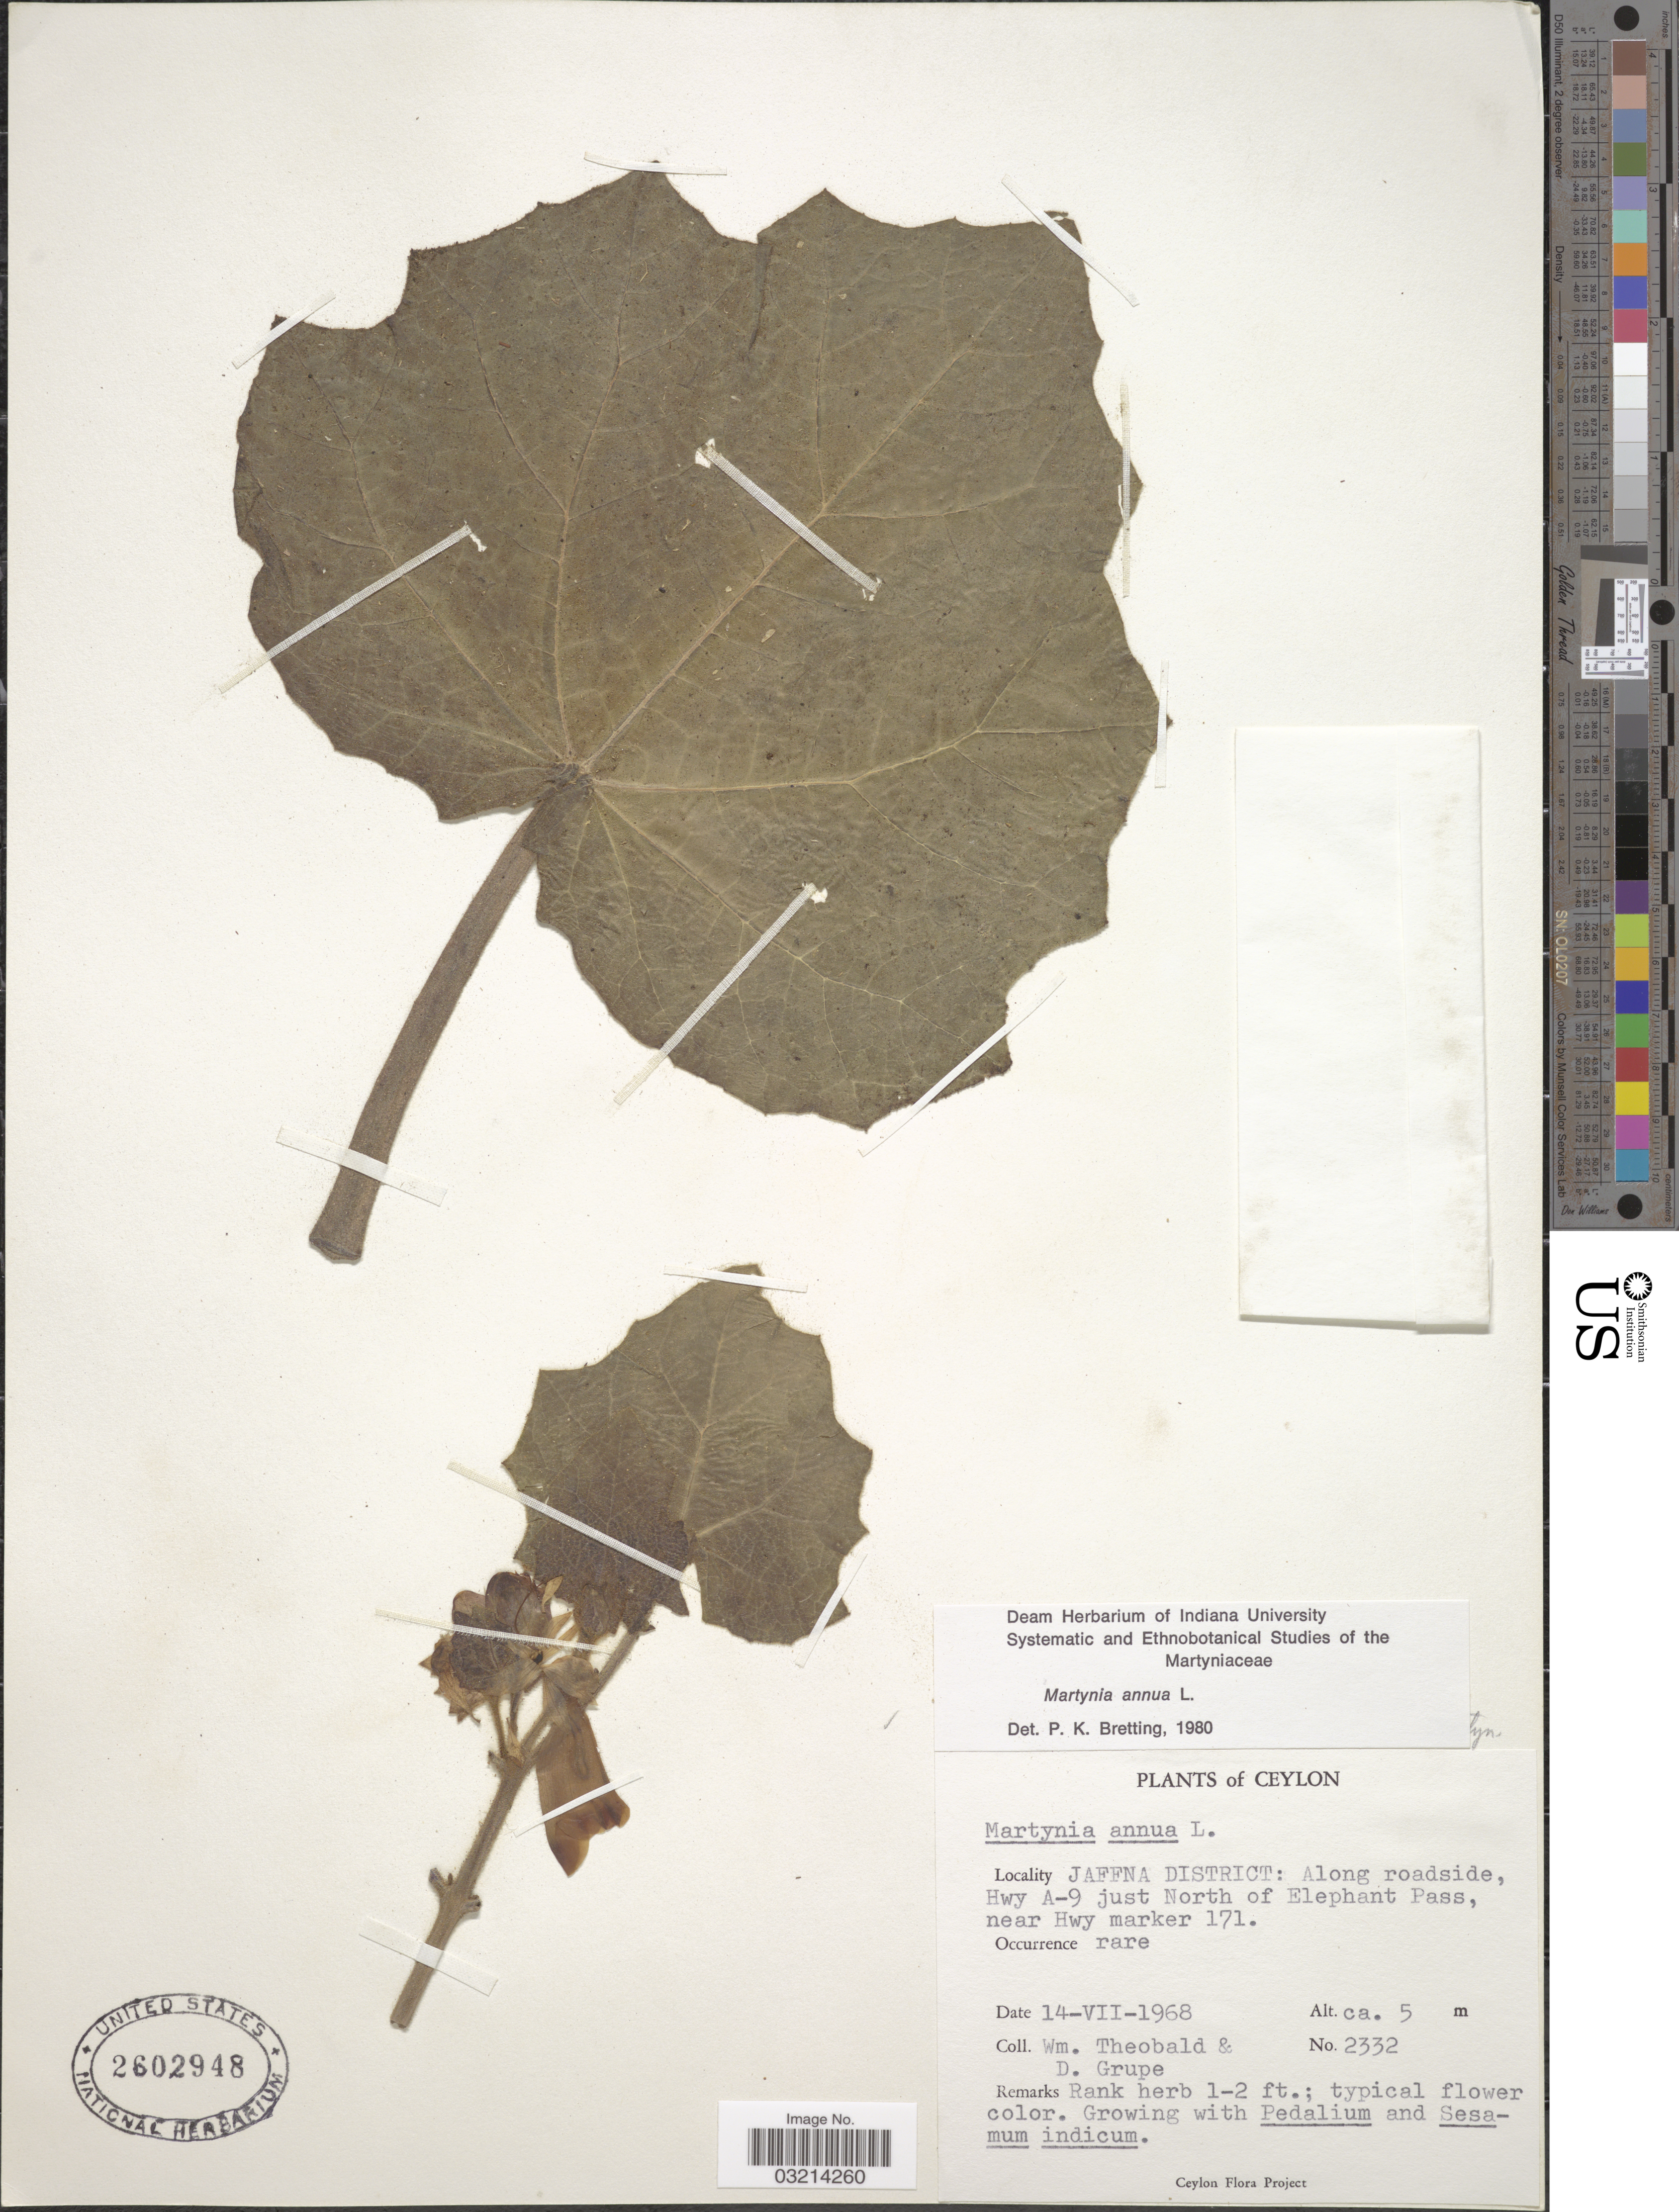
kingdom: Plantae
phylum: Tracheophyta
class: Magnoliopsida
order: Lamiales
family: Martyniaceae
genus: Martynia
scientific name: Martynia annua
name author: L.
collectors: W. Theobald & D. Grupe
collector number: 2332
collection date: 1968-07-14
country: Sri Lanka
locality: Ceylon. Jaffna District: Along roadside, Hwy A-9 just north of Elephant Pass, near Hwy marker 171.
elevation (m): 5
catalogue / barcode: US 2602948